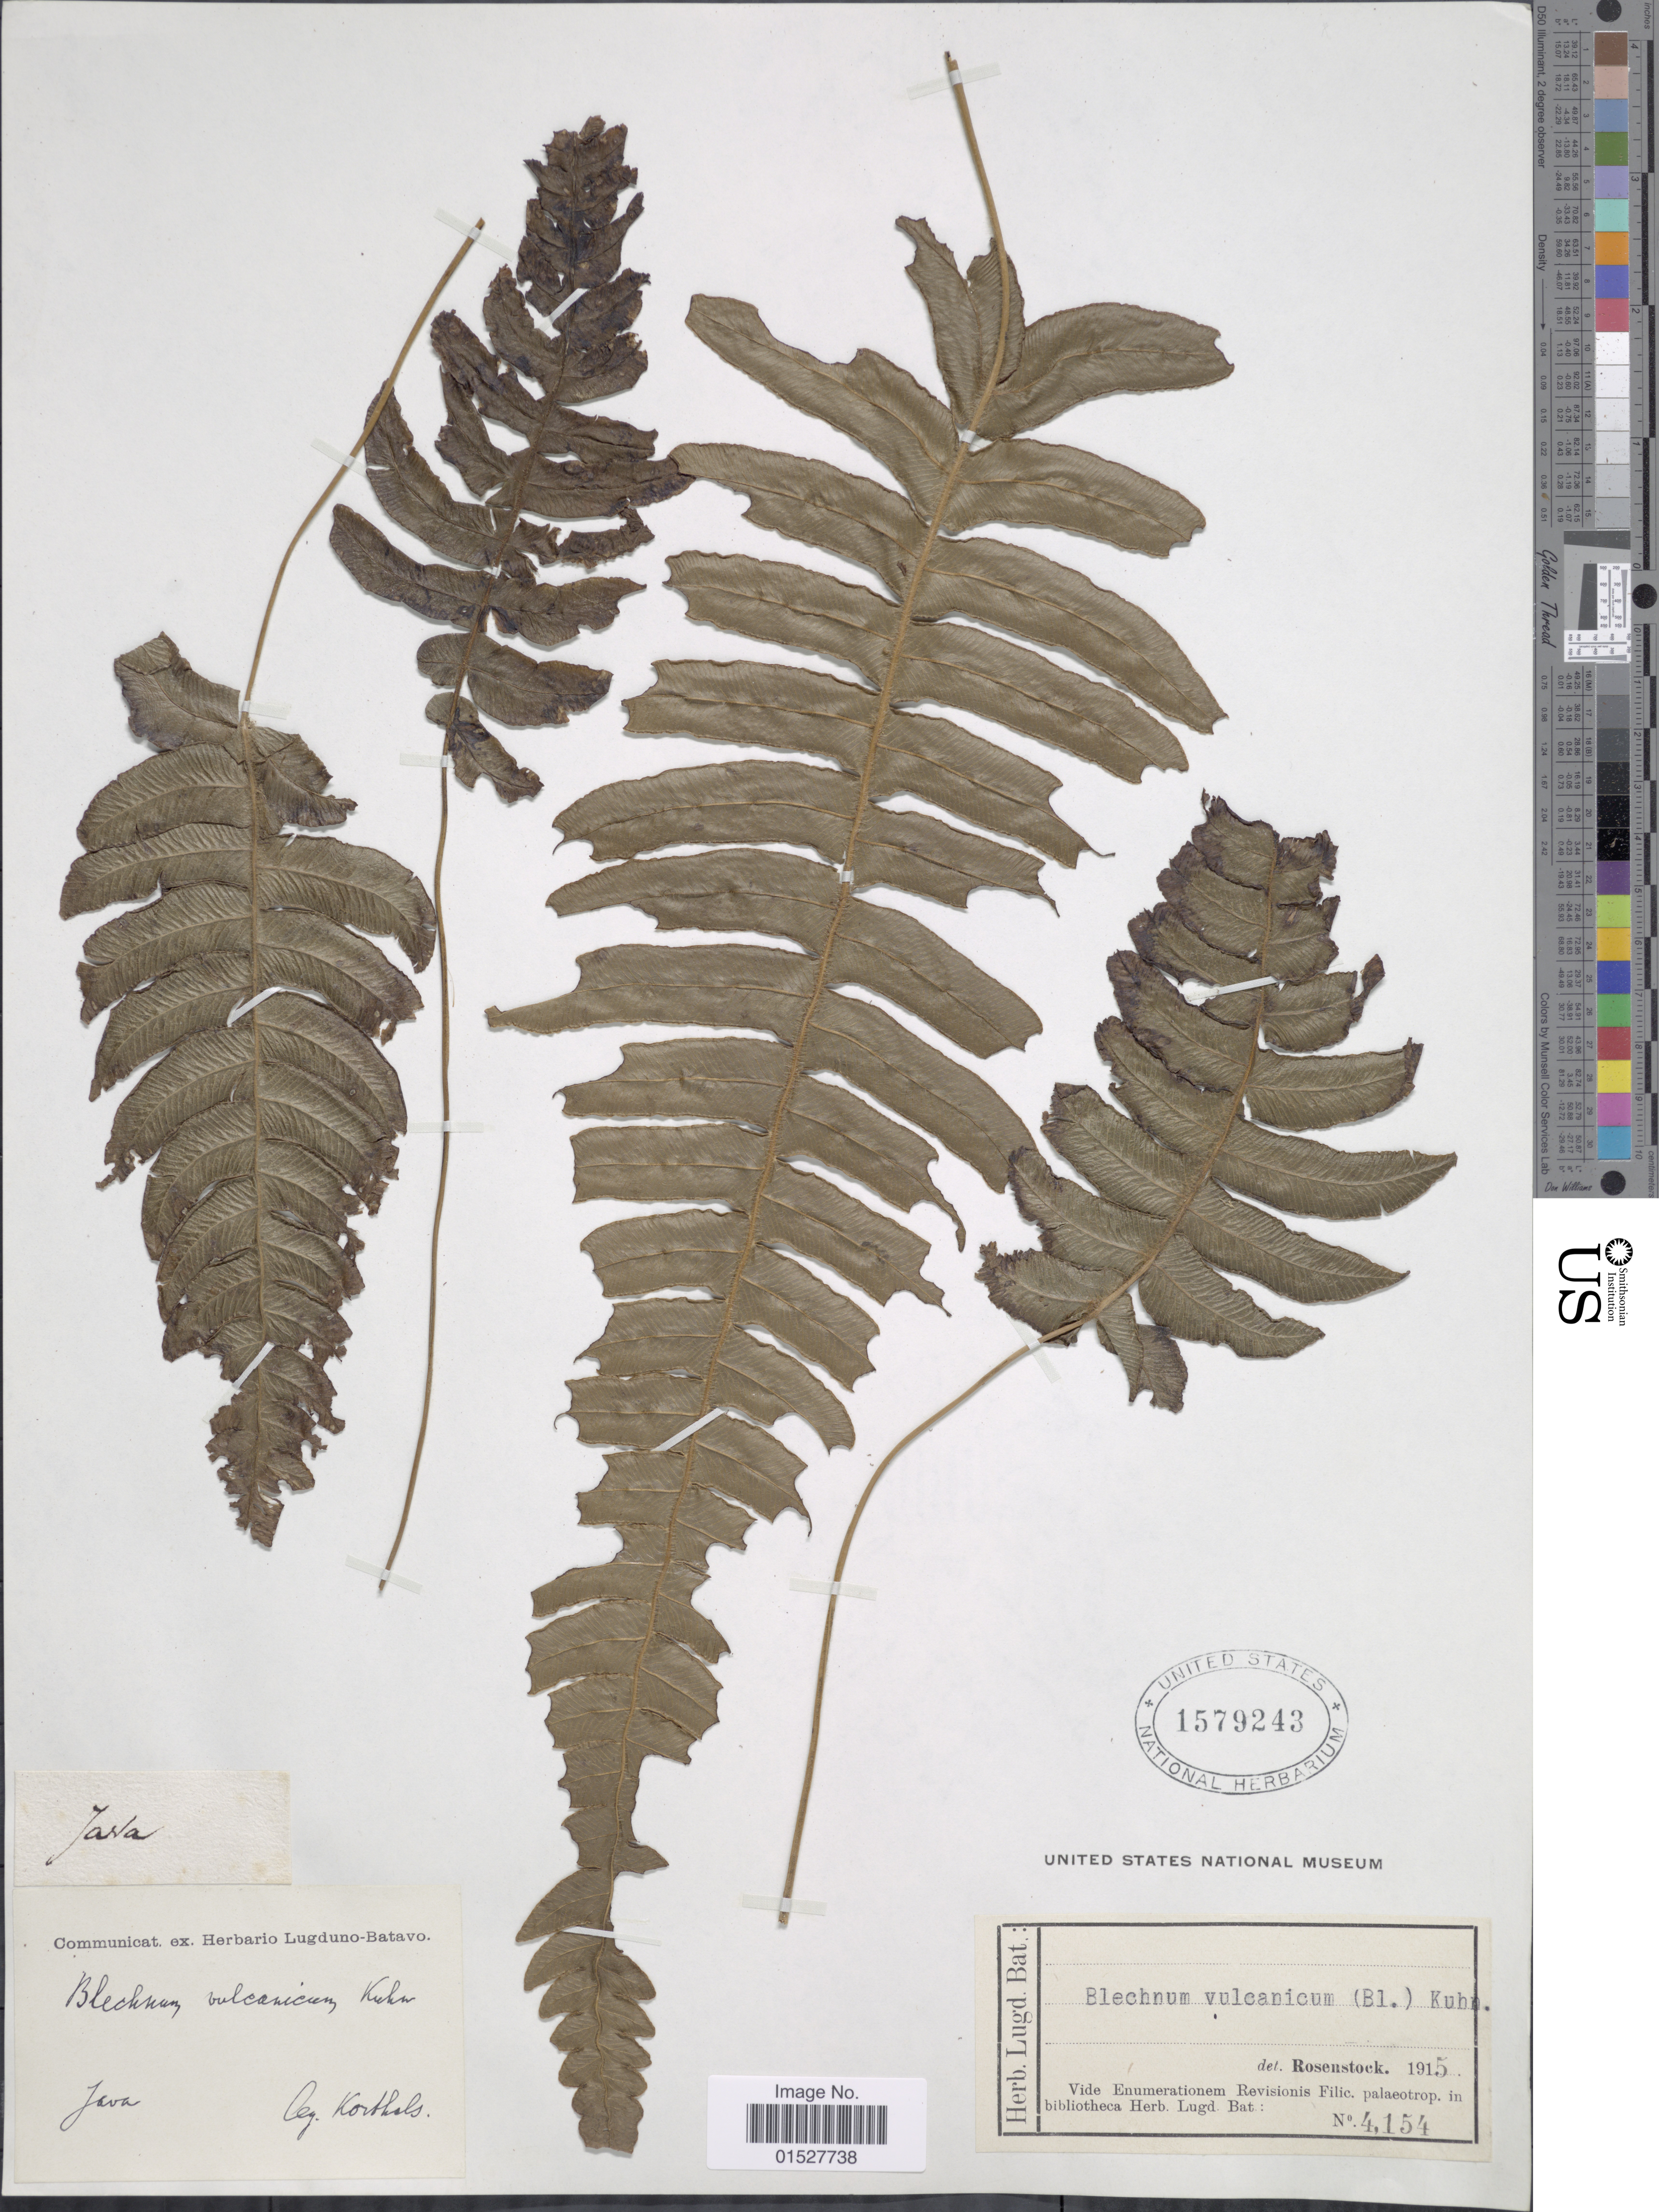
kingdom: Plantae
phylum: Tracheophyta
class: Polypodiopsida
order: Polypodiales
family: Blechnaceae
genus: Blechnum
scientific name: Blechnum vulcanicum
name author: (Blume) Kuhn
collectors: -. Korthals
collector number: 4154?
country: Indonesia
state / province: Java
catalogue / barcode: US 1579243